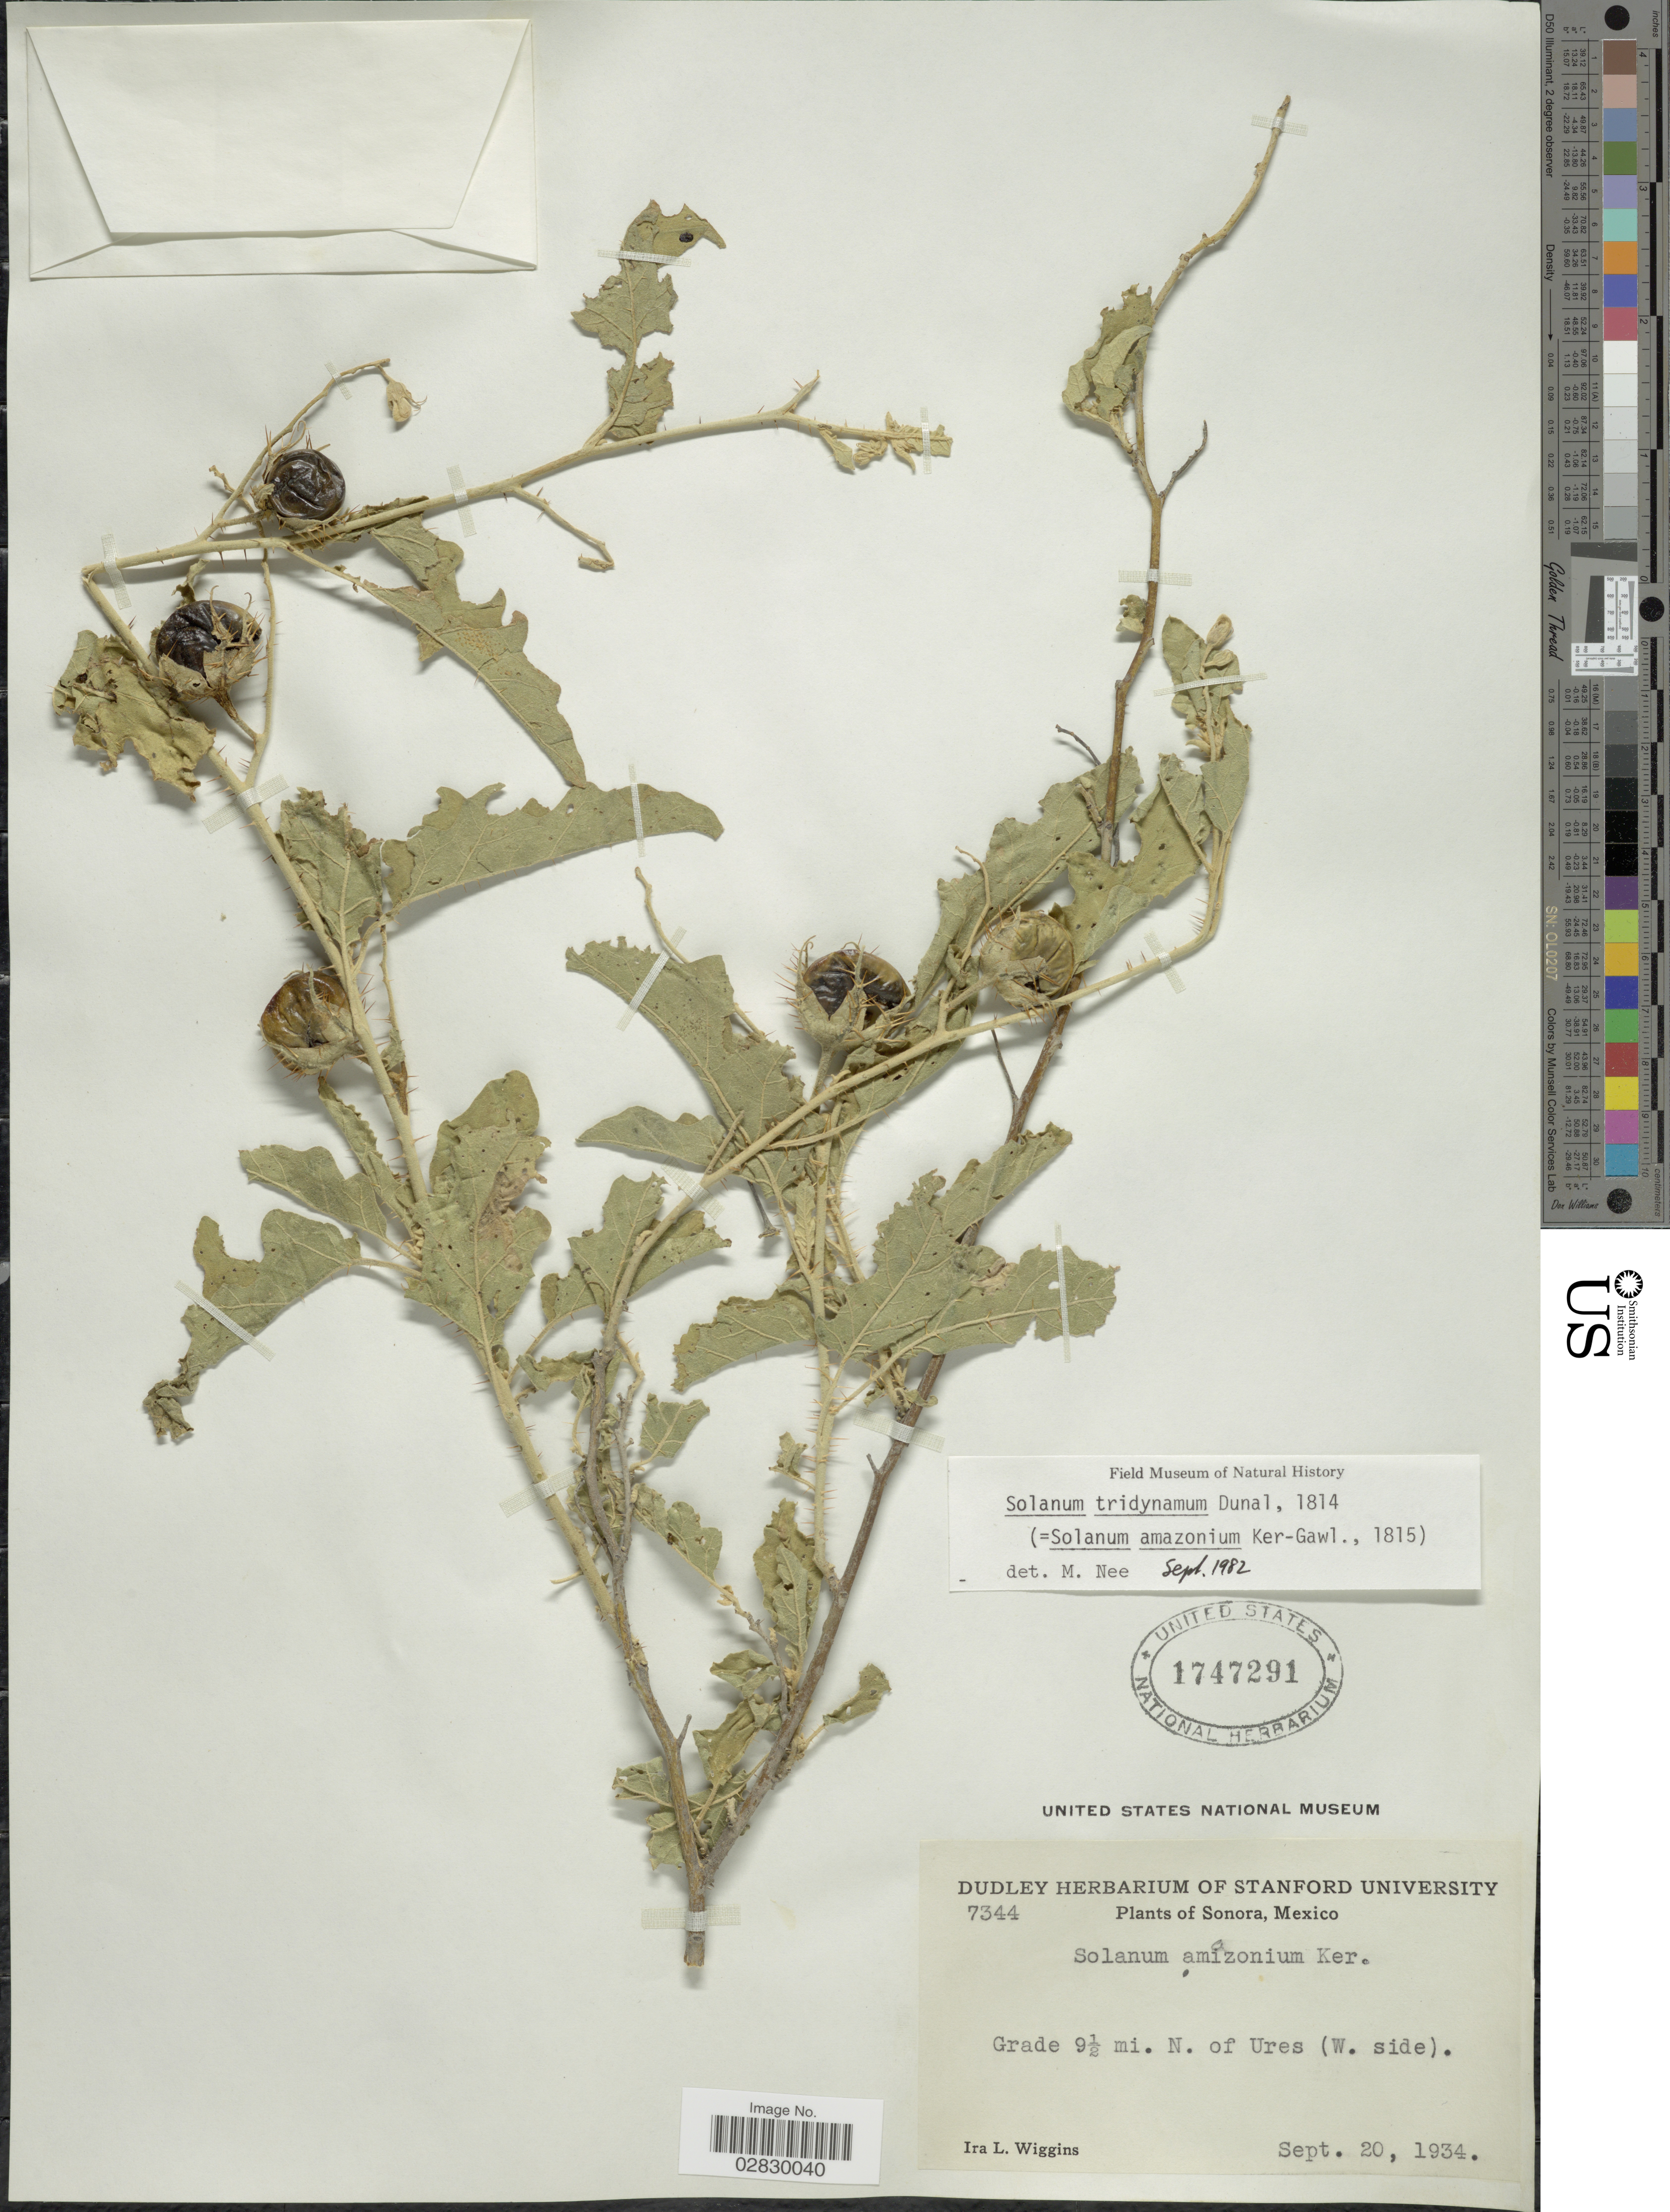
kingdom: Plantae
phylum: Tracheophyta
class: Magnoliopsida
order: Solanales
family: Solanaceae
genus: Solanum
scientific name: Solanum houstonii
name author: Dunal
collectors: I. L. Wiggins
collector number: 7344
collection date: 1934-09-20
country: Mexico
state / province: Sonora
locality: Grade 9½ mi. N. of Ures (W. side).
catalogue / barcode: US 1747291